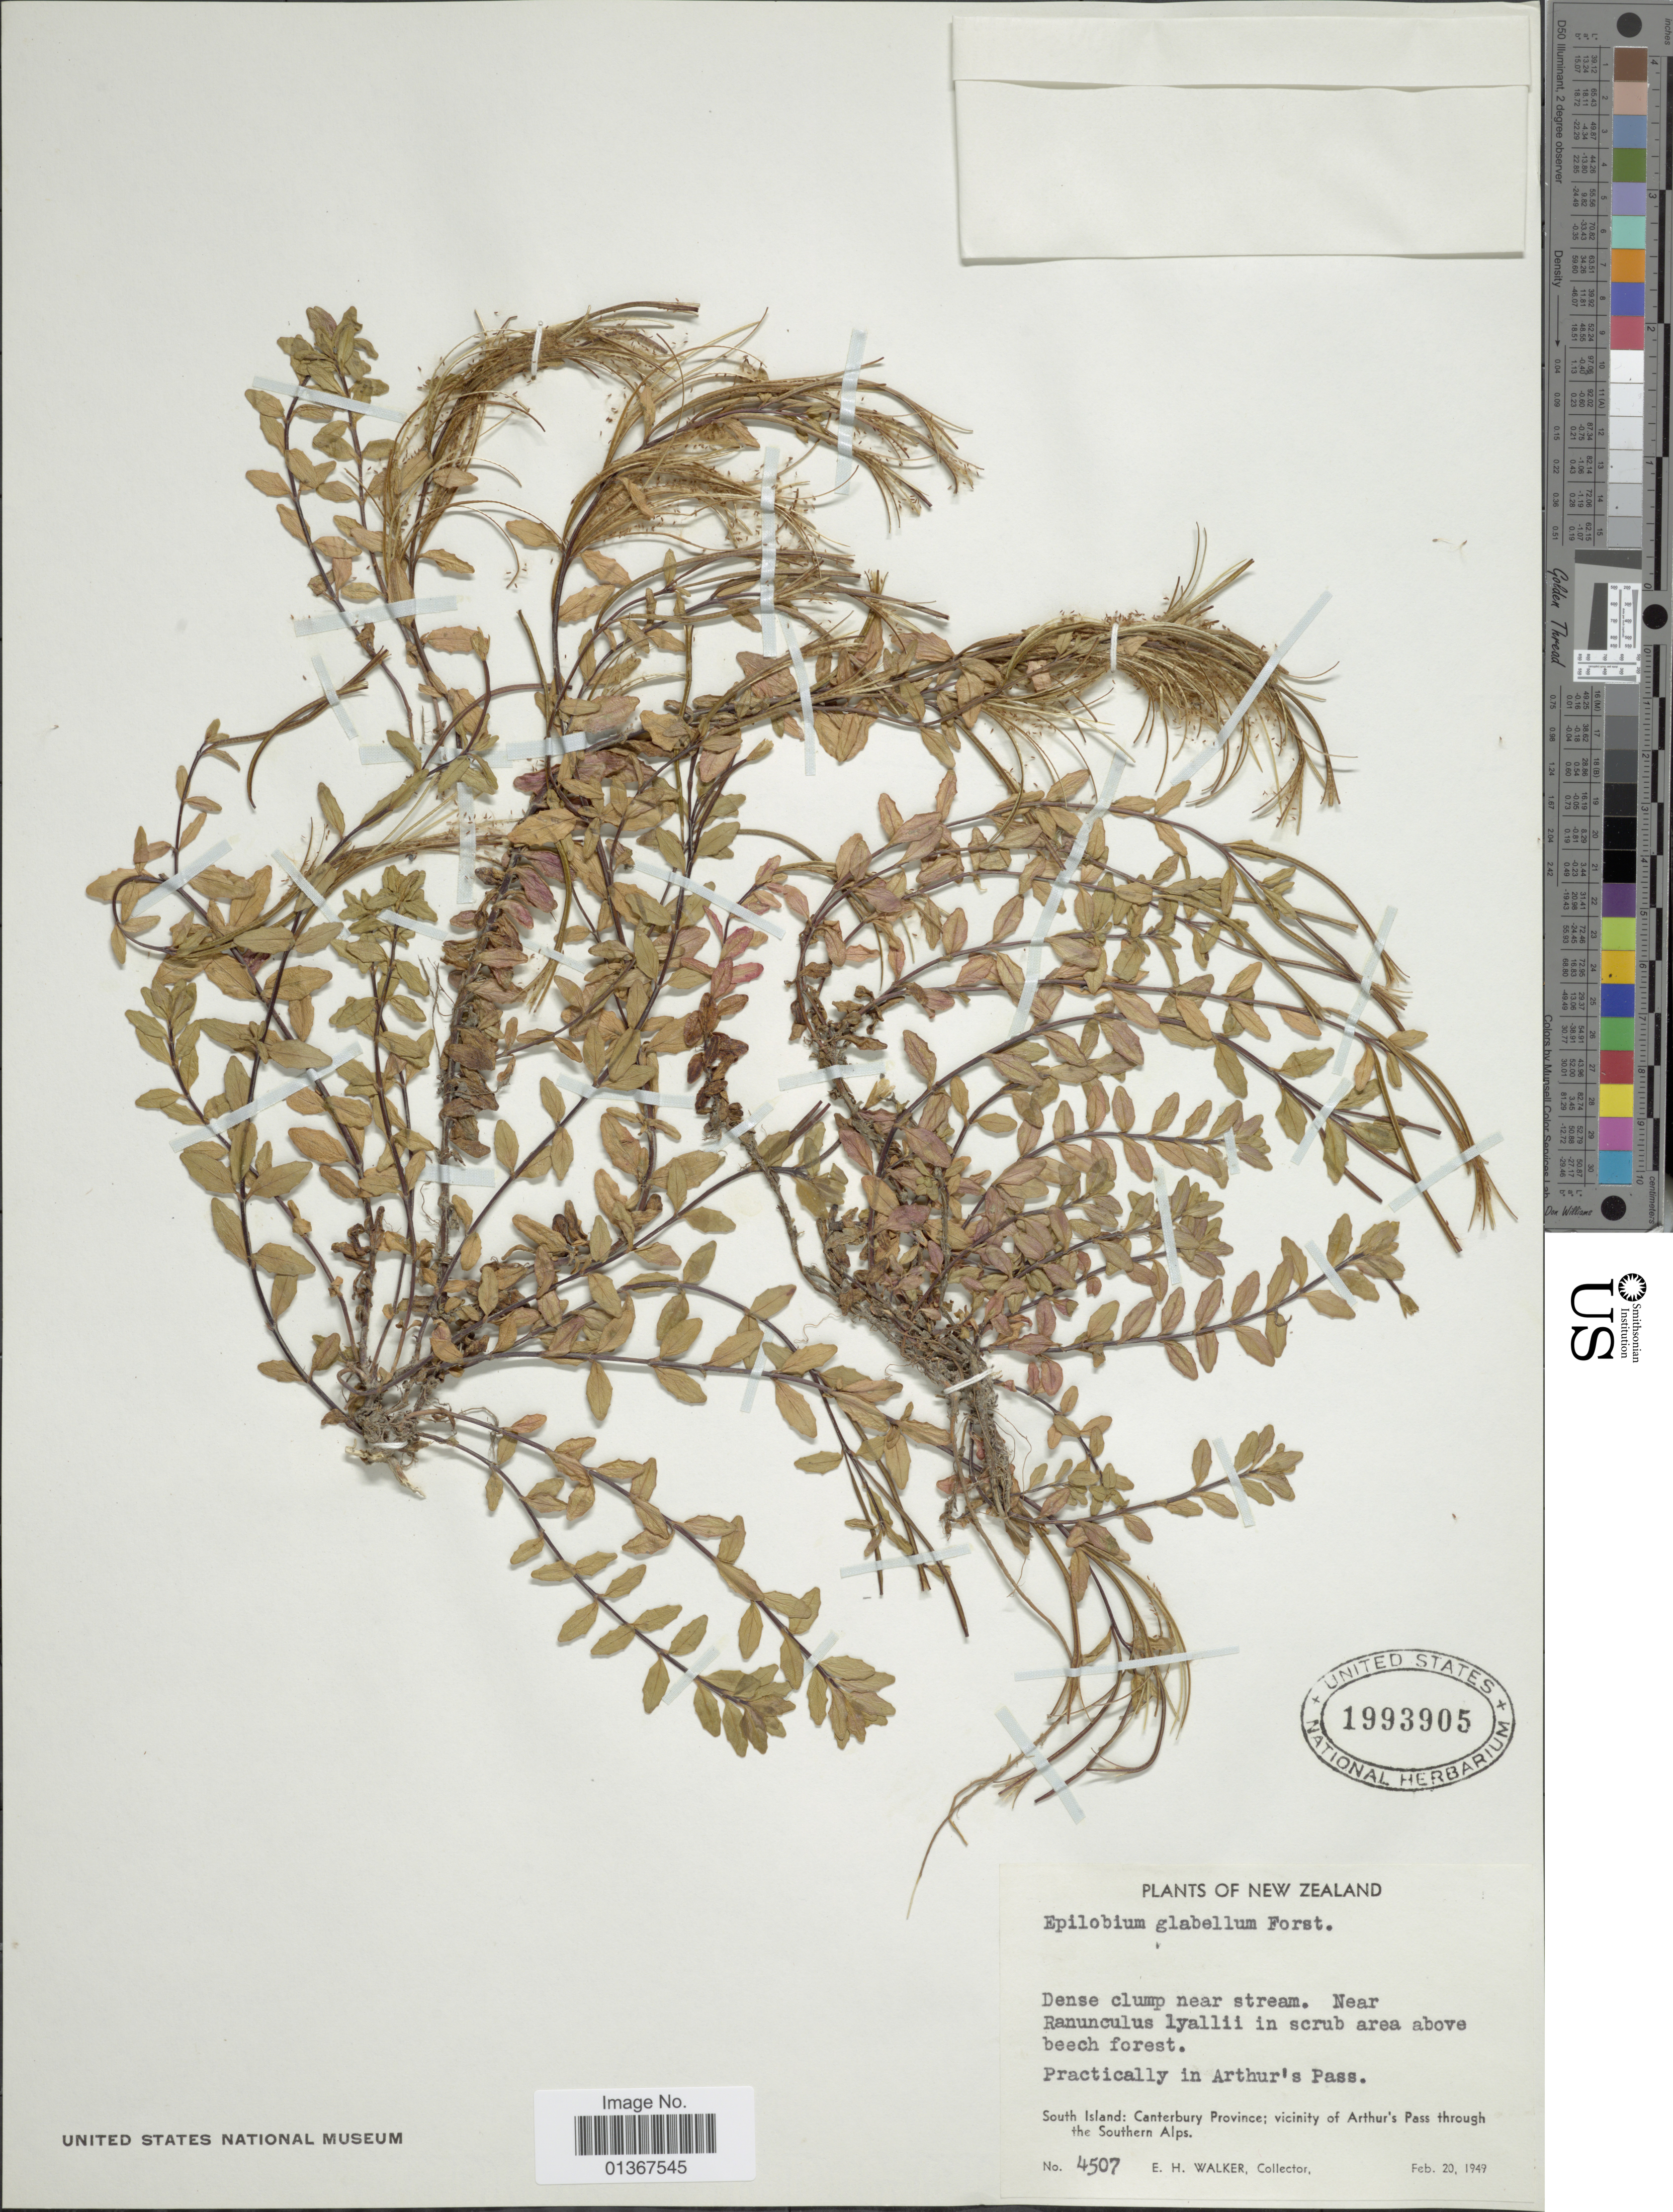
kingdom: Plantae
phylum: Tracheophyta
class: Magnoliopsida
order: Myrtales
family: Onagraceae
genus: Epilobium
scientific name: Epilobium glabellum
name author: G. Forst.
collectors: E. H. Walker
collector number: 4507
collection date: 1949-02-20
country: New Zealand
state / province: Canterbury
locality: South Island: vicinity of Arthur's Pass through the Southern Alps.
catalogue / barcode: US 1993905